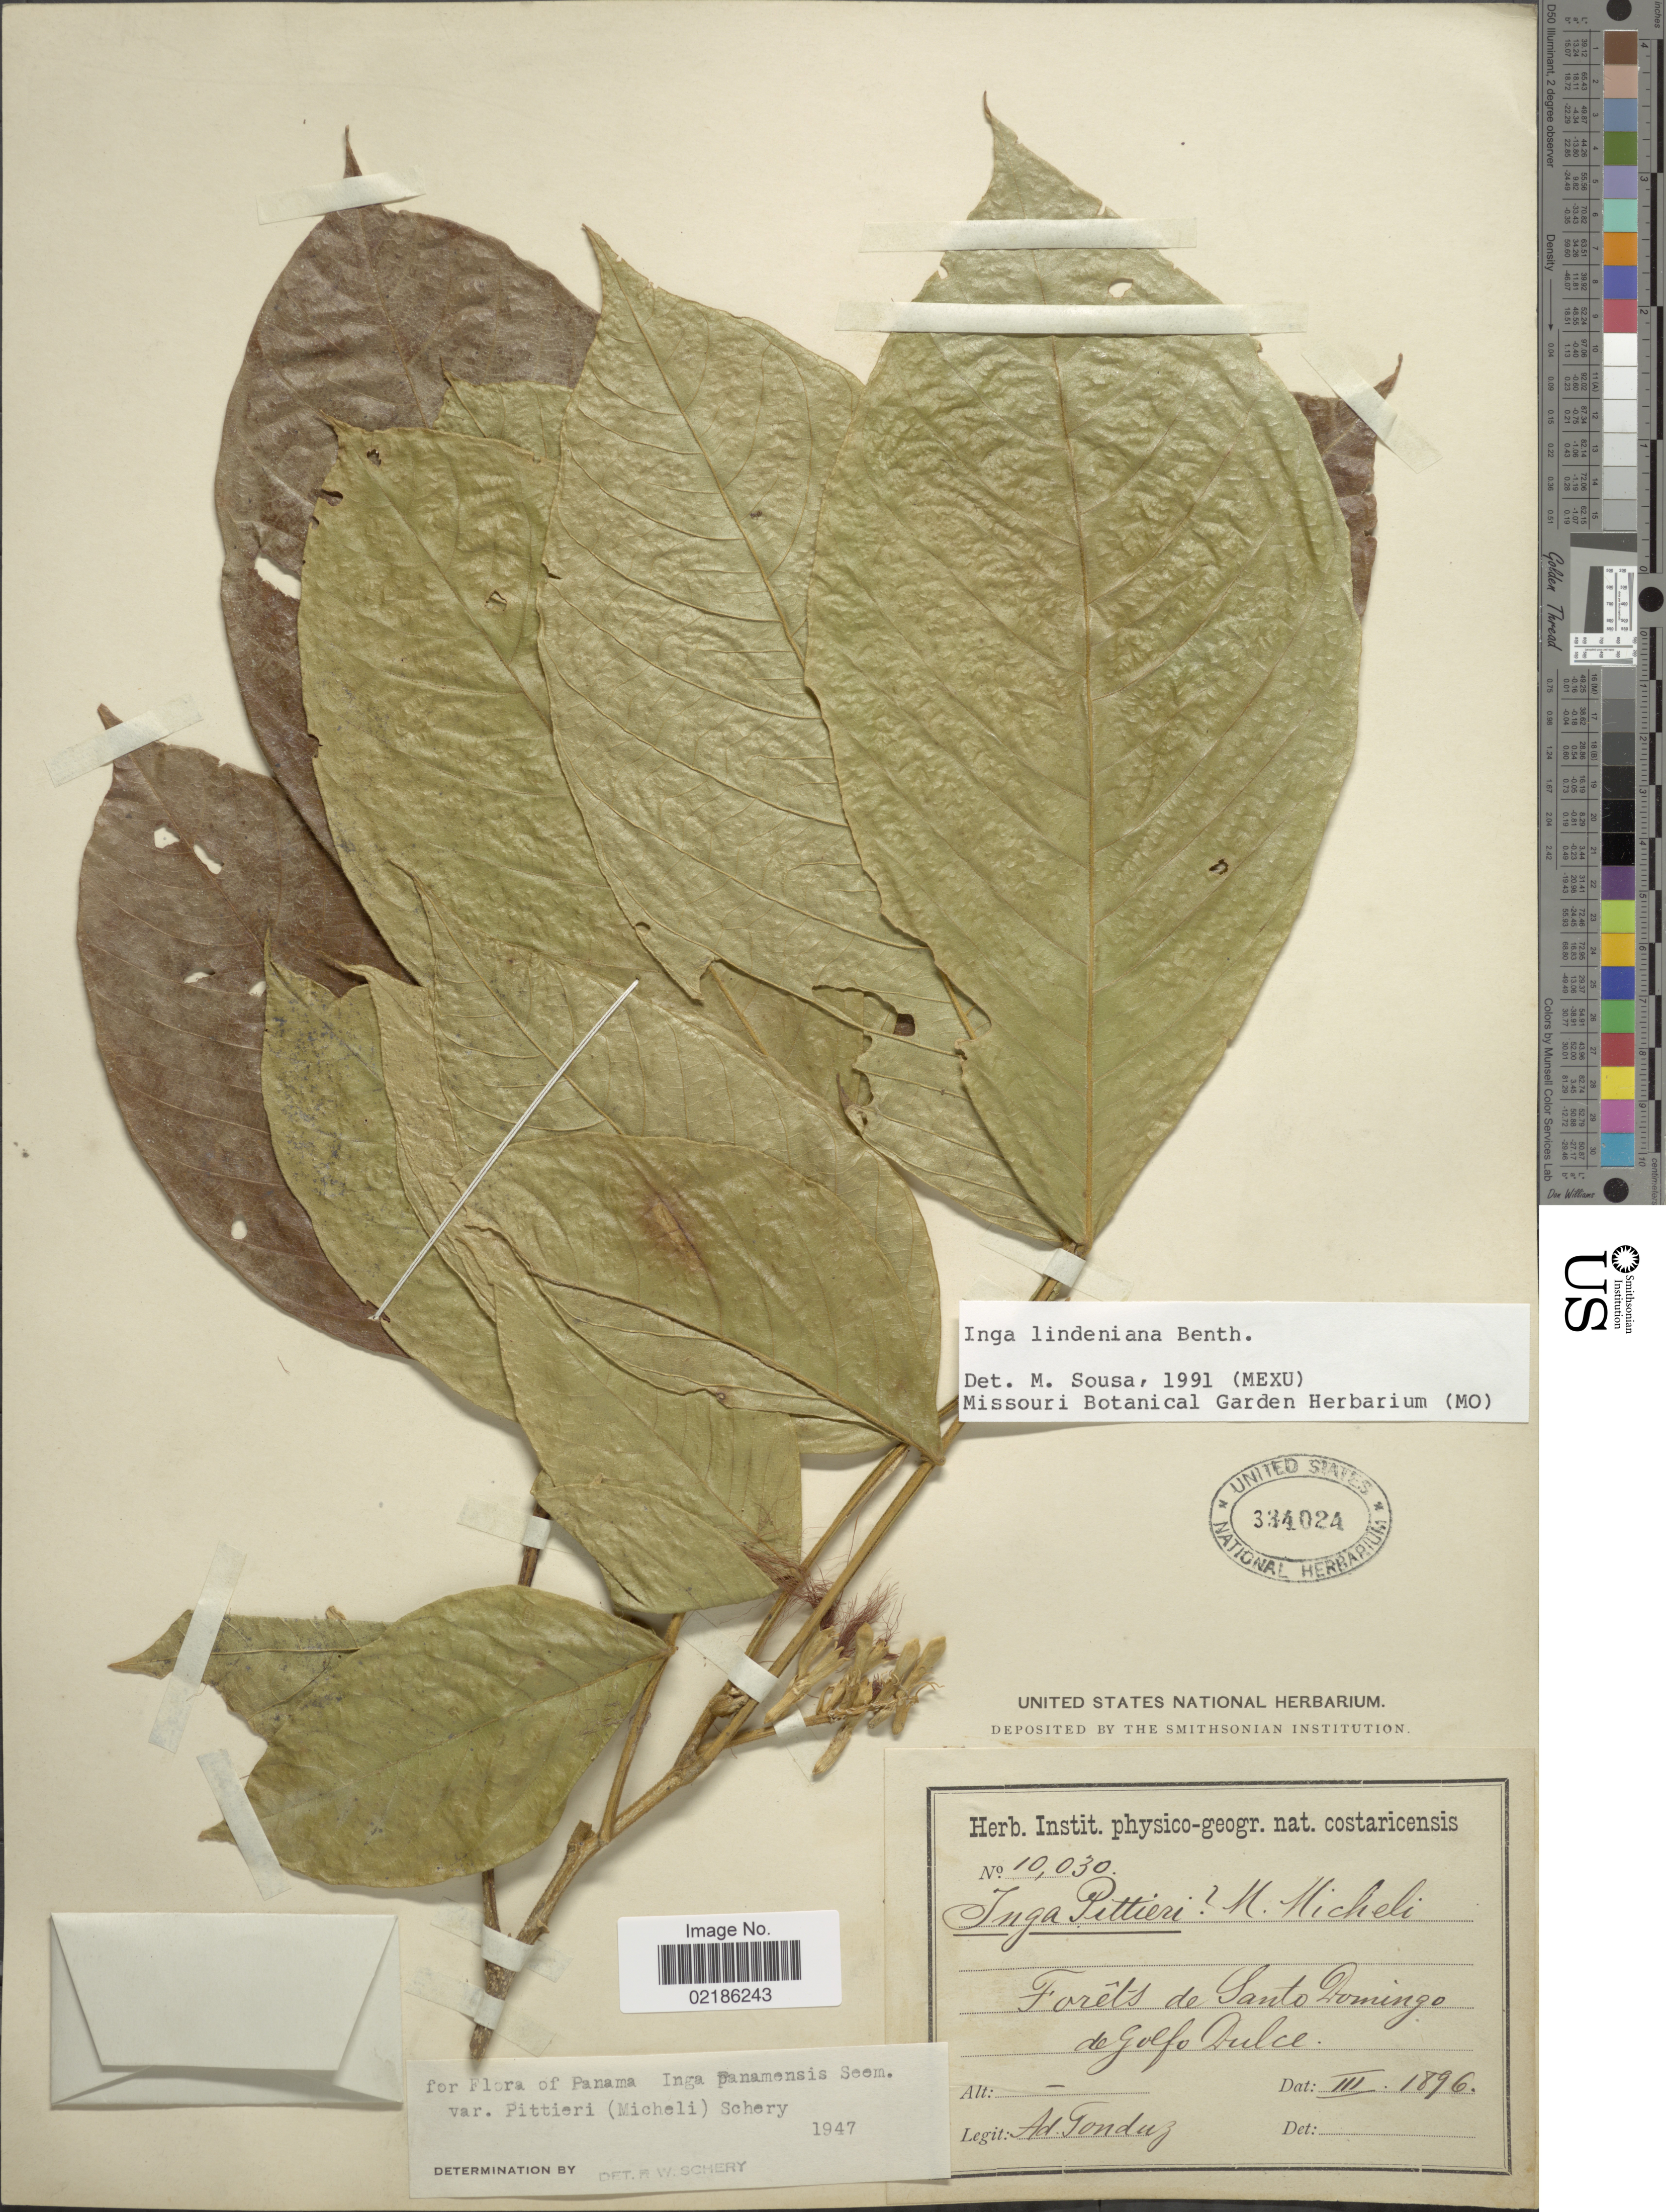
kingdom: Plantae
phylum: Tracheophyta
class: Magnoliopsida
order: Fabales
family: Fabaceae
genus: Inga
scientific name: Inga lindeniana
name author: Benth.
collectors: A. Tonduz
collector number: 10030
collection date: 1896-03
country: Costa Rica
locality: Forets de Santo Domingo de Golfo Dulce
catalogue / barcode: US 334024